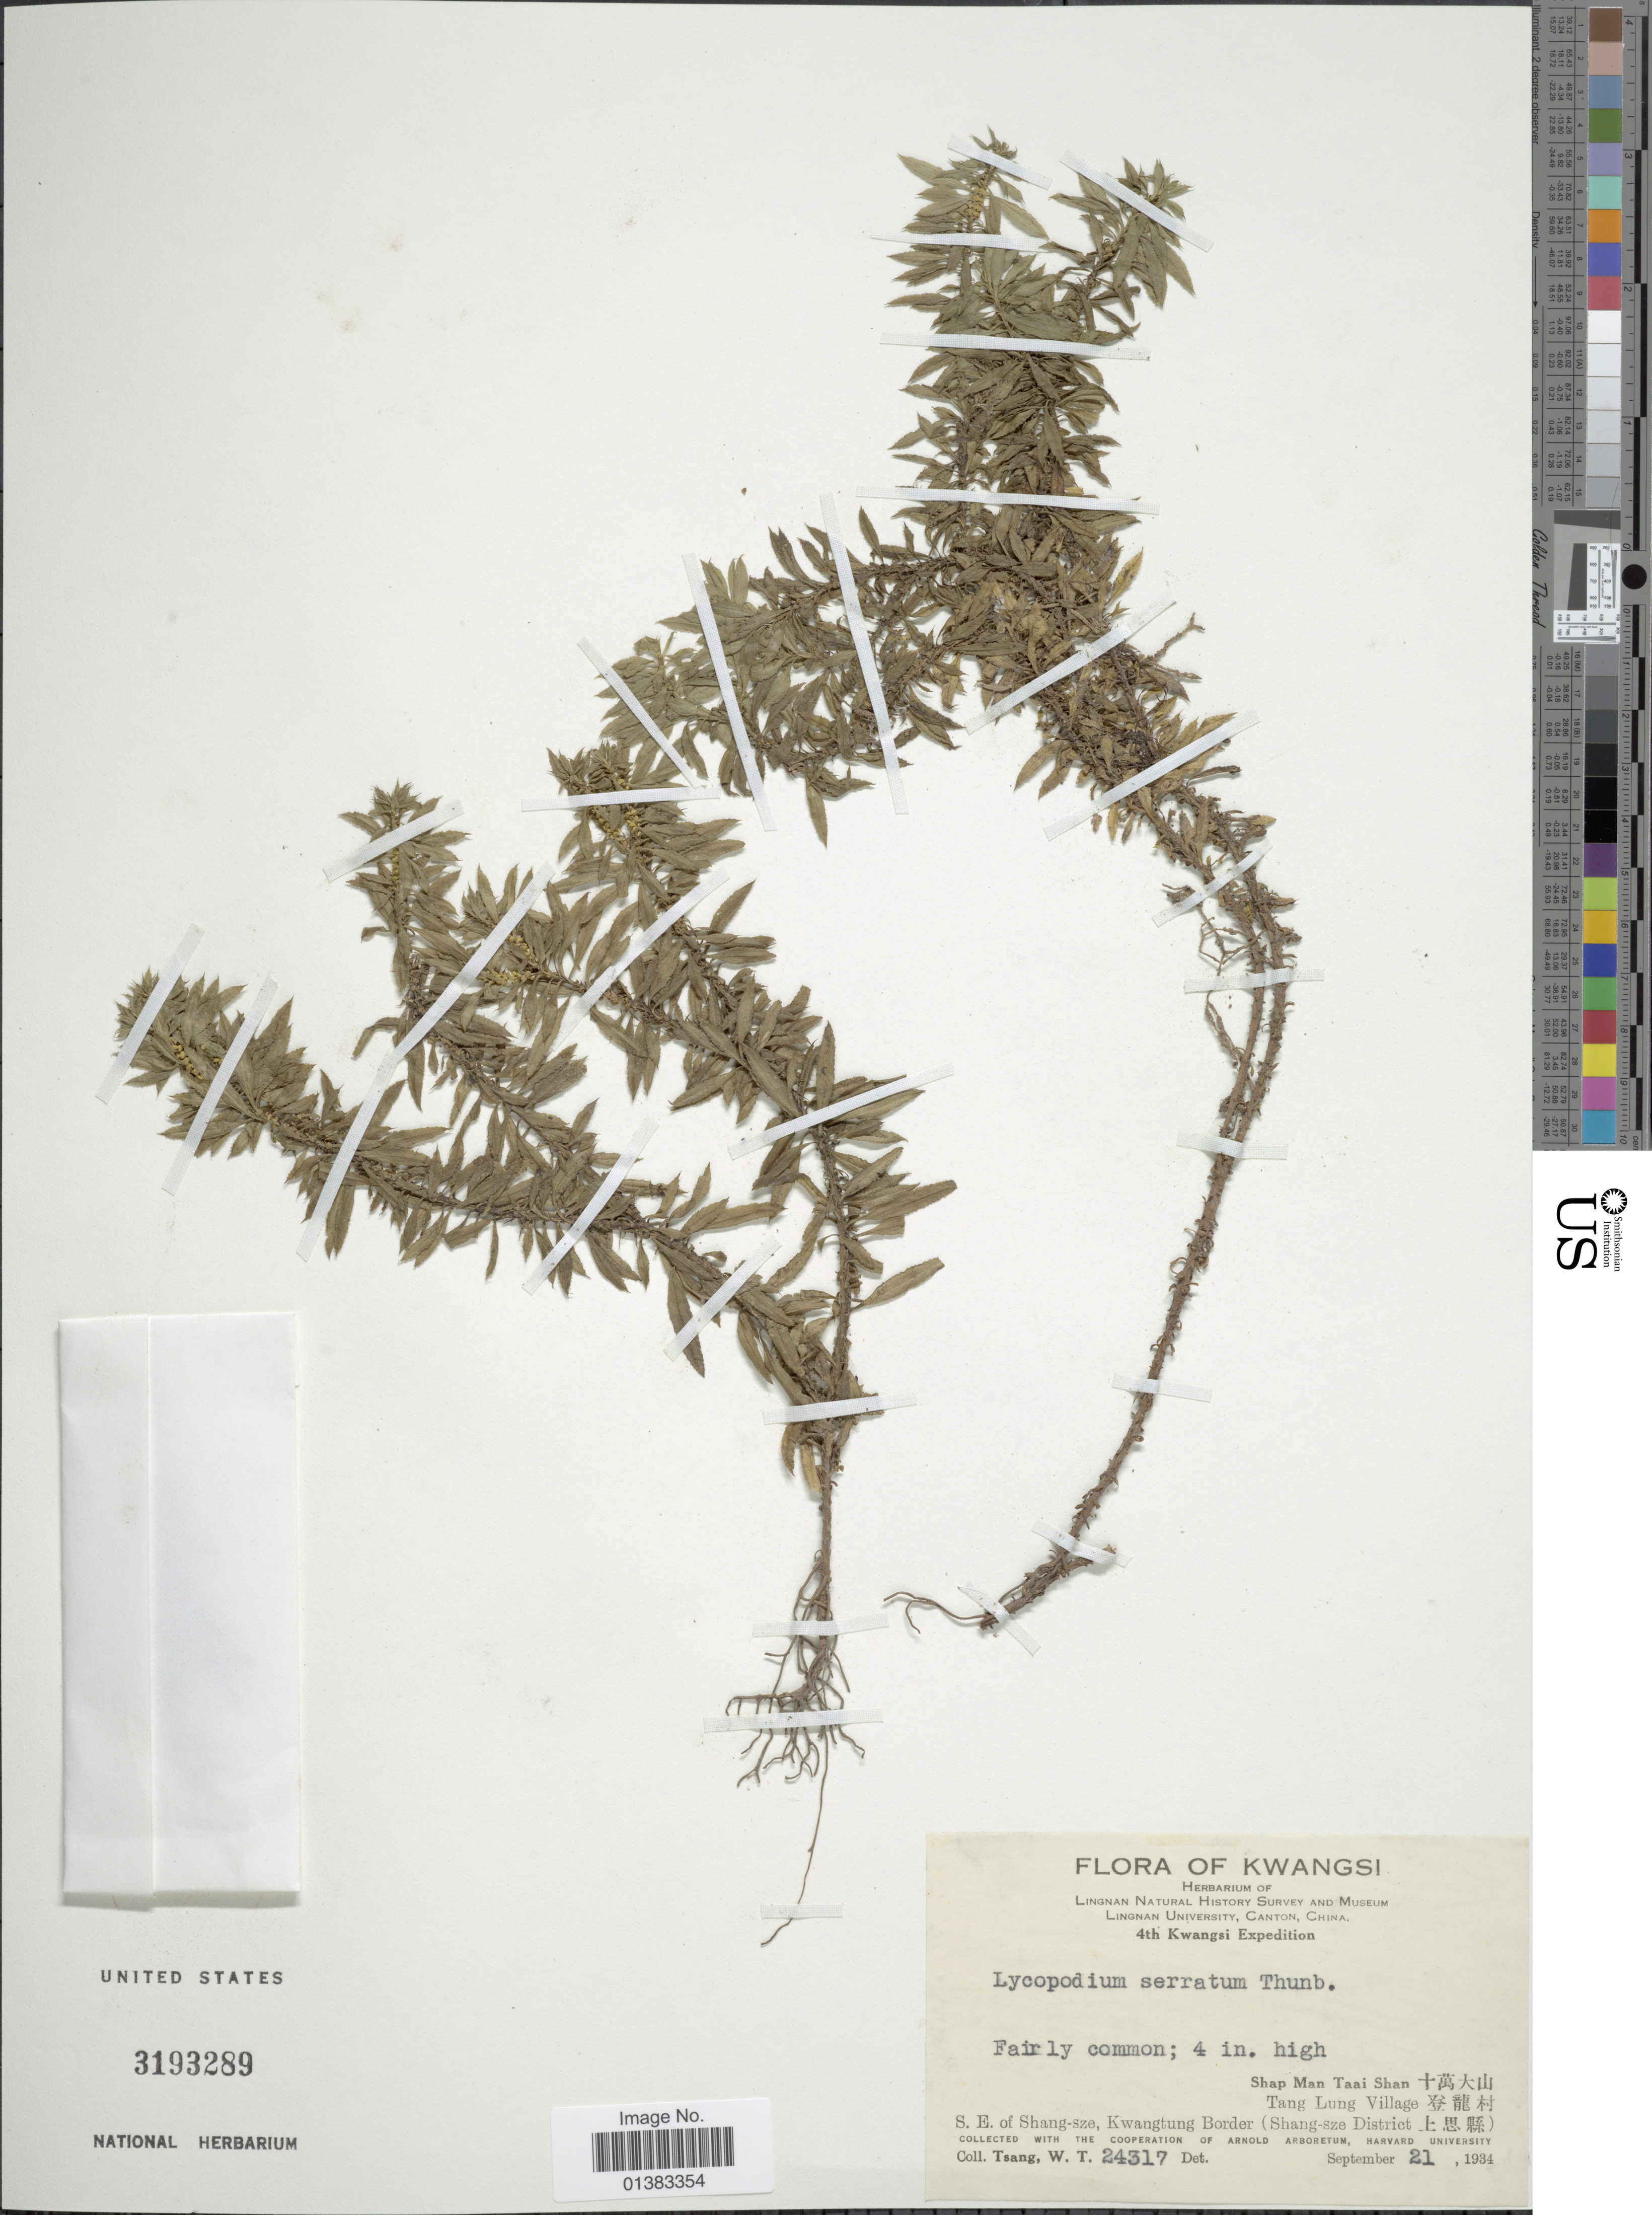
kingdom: Plantae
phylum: Tracheophyta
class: Lycopodiopsida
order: Lycopodiales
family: Lycopodiaceae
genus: Huperzia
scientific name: Huperzia serrata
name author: (Thunb.) Trevis.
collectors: W. T. Tsang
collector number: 24317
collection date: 1934-09-21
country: China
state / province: Guangxi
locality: Kwangsi, Shap Man Taai Shan X, Tang Lung Village X, S.E. of Shang-sze, Kwangtung Border (Shang-sze District X)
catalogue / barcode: US 3193289